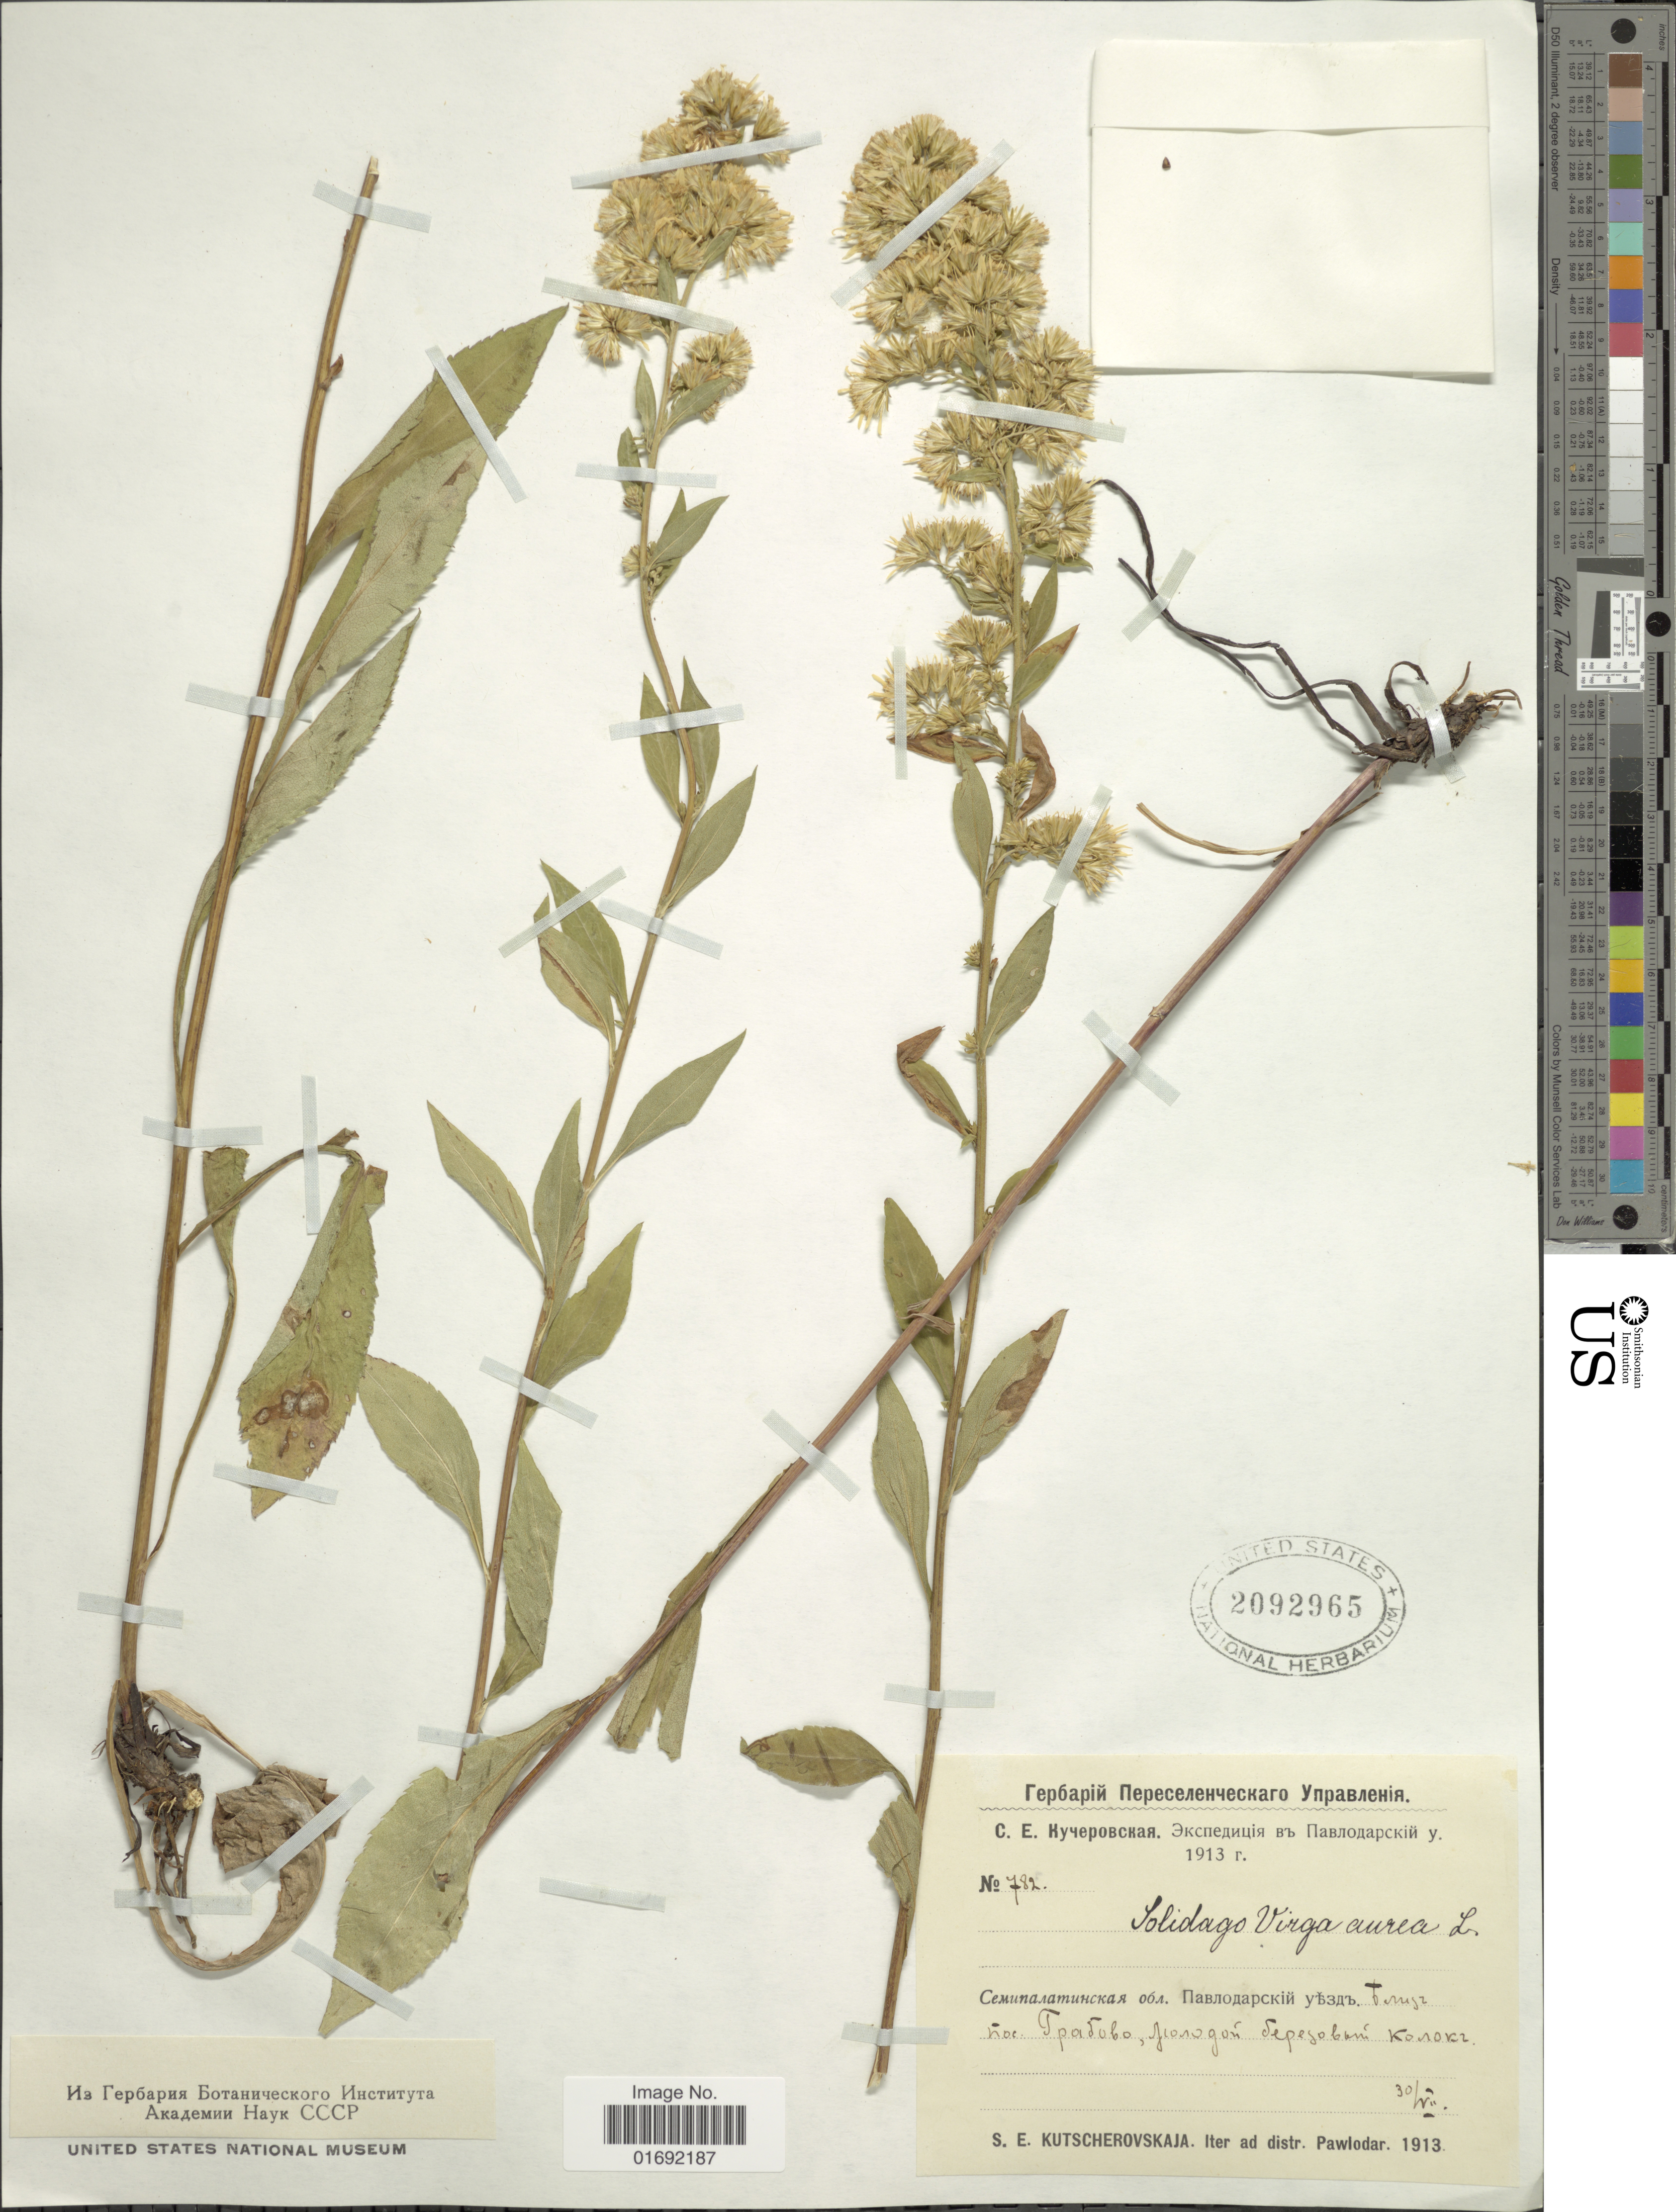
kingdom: Plantae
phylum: Tracheophyta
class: Magnoliopsida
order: Asterales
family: Asteraceae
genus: Solidago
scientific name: Solidago virgaurea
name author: L.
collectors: S. Kutscherovskaja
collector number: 782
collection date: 1913-07-30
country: Kazakhstan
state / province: Paylodar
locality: Distr. Pawlodar, near Grabovo.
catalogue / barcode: US 2092965